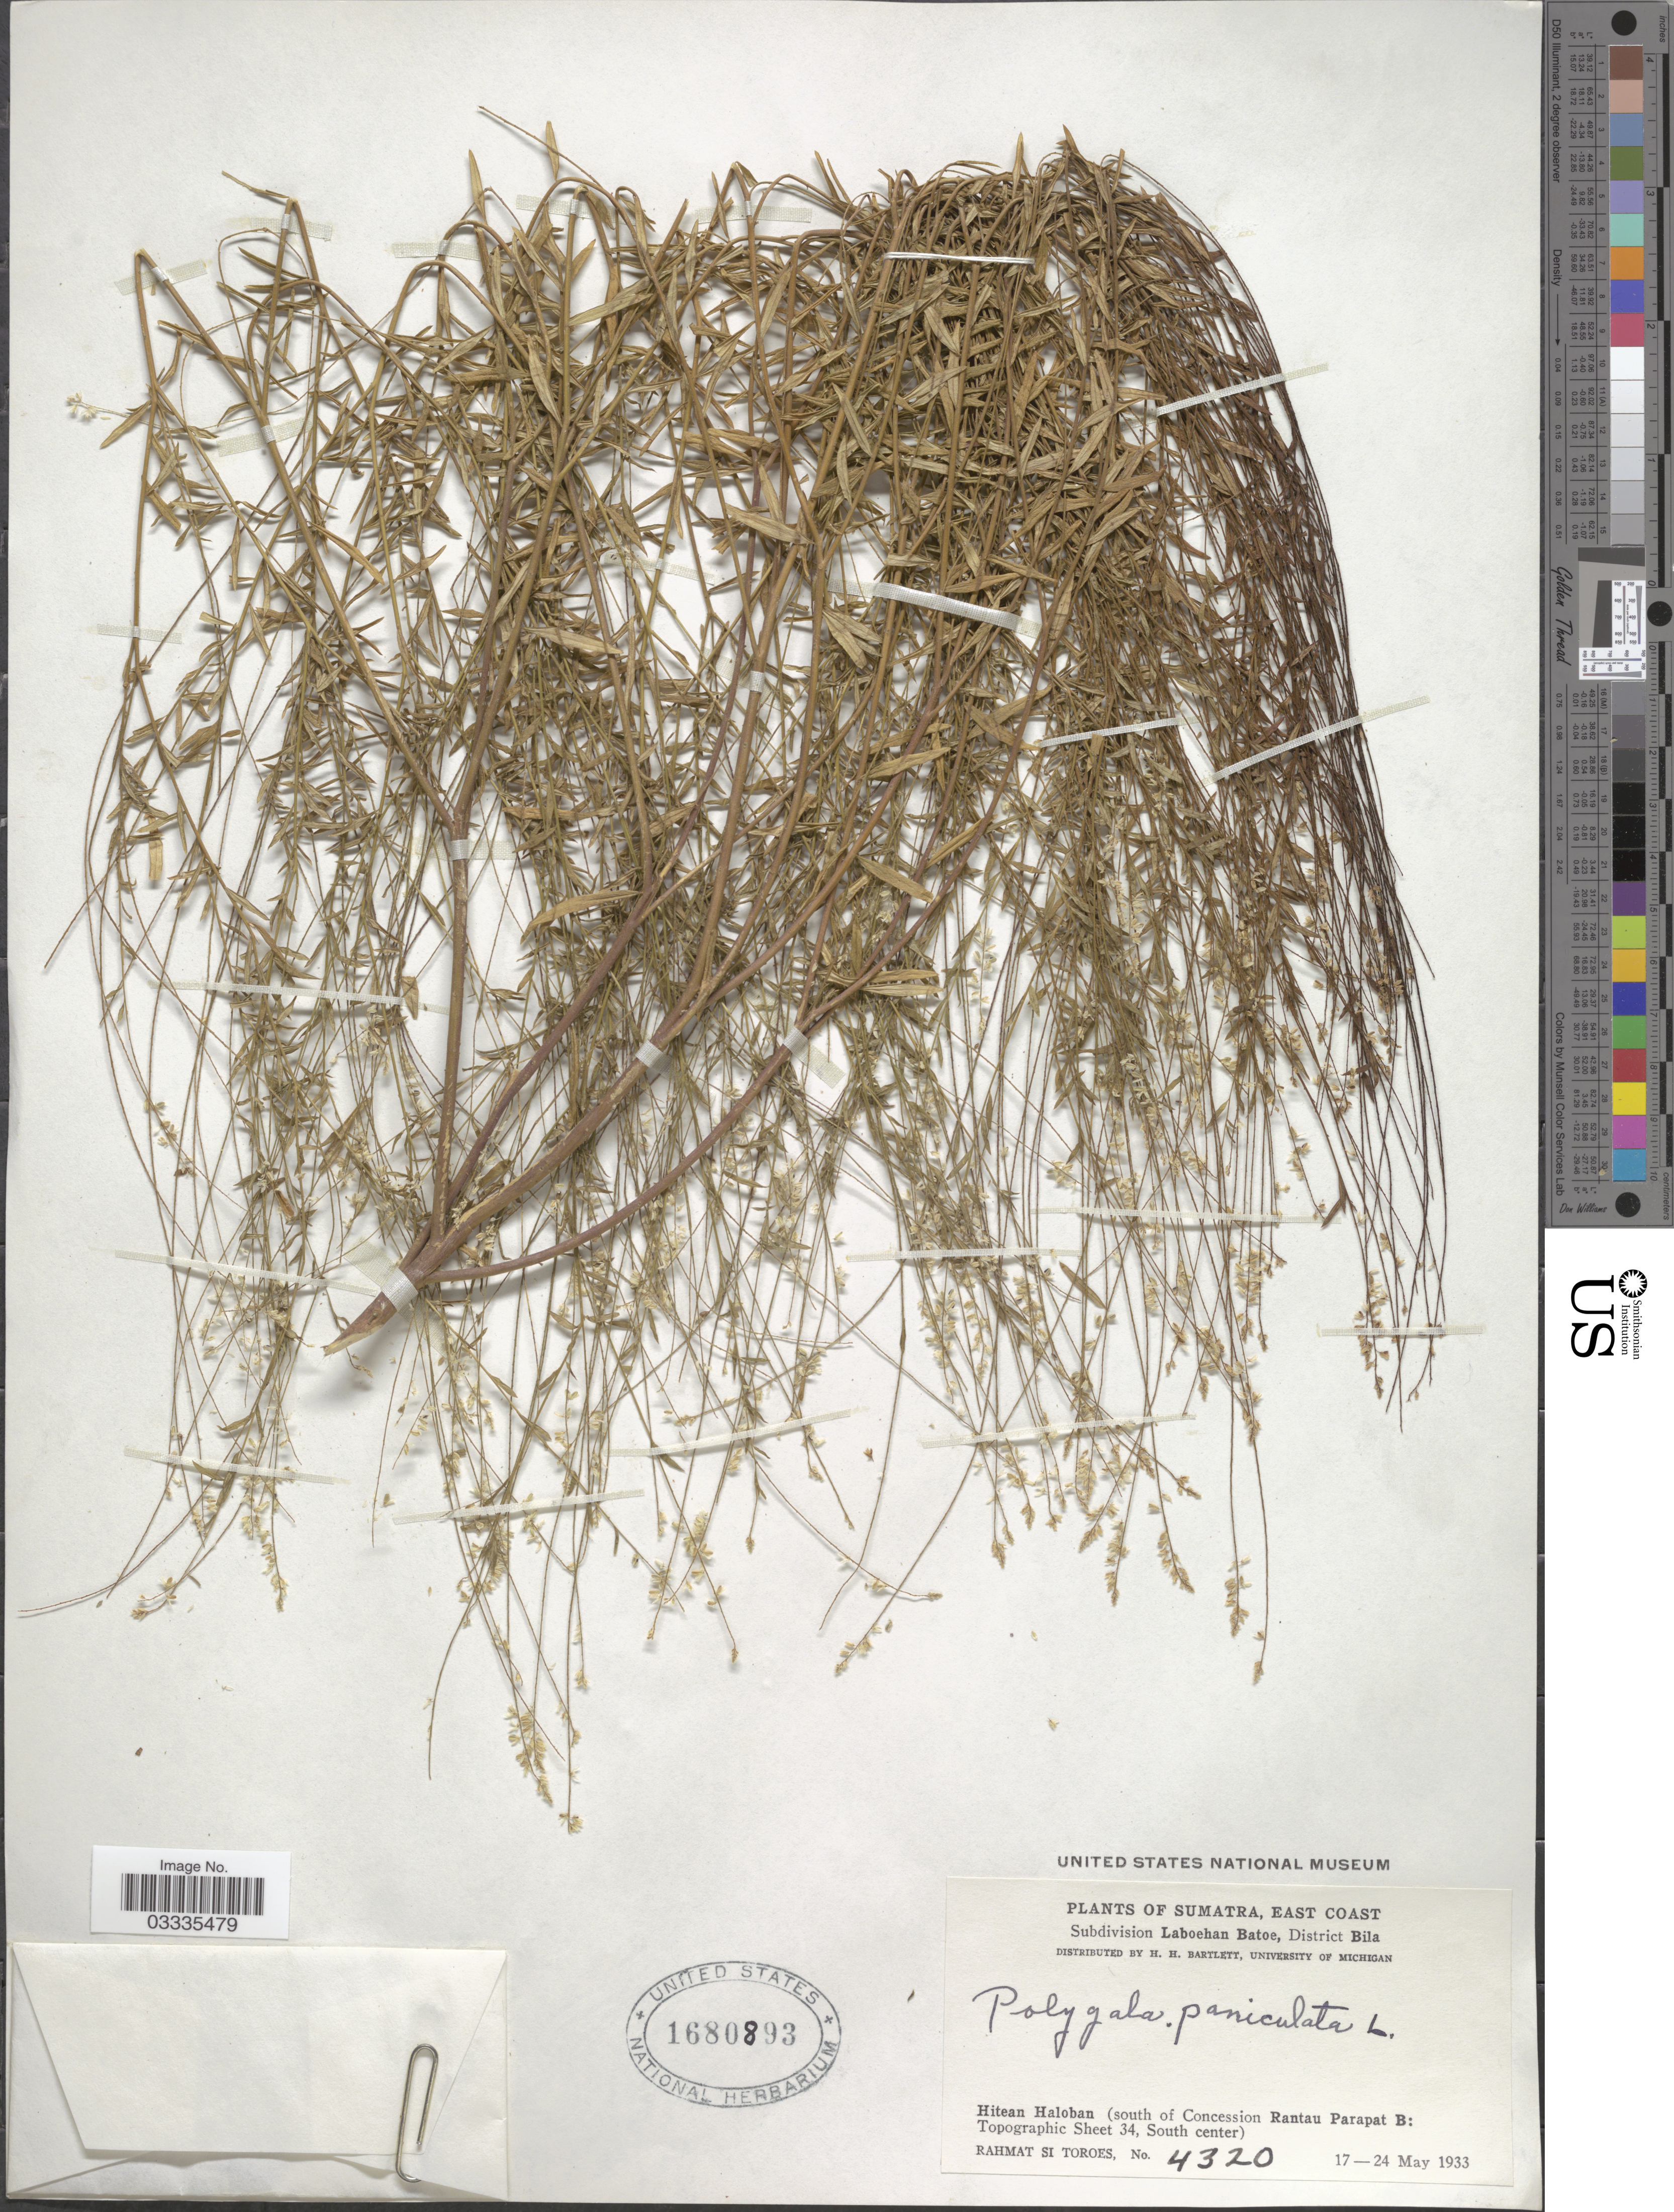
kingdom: Plantae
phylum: Tracheophyta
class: Magnoliopsida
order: Fabales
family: Polygalaceae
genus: Polygala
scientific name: Polygala paniculata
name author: L.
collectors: Rahmat Si Boeea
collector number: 4320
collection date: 1933-05-17/1933-05-24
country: Indonesia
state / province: Sumatra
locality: East Coast. Subdivision Laboehan Batoe, District Bila. Hitean Haloban (south of Concession Rantau Parapat B: Topographic Sheet 34. South center).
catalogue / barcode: US 1680893